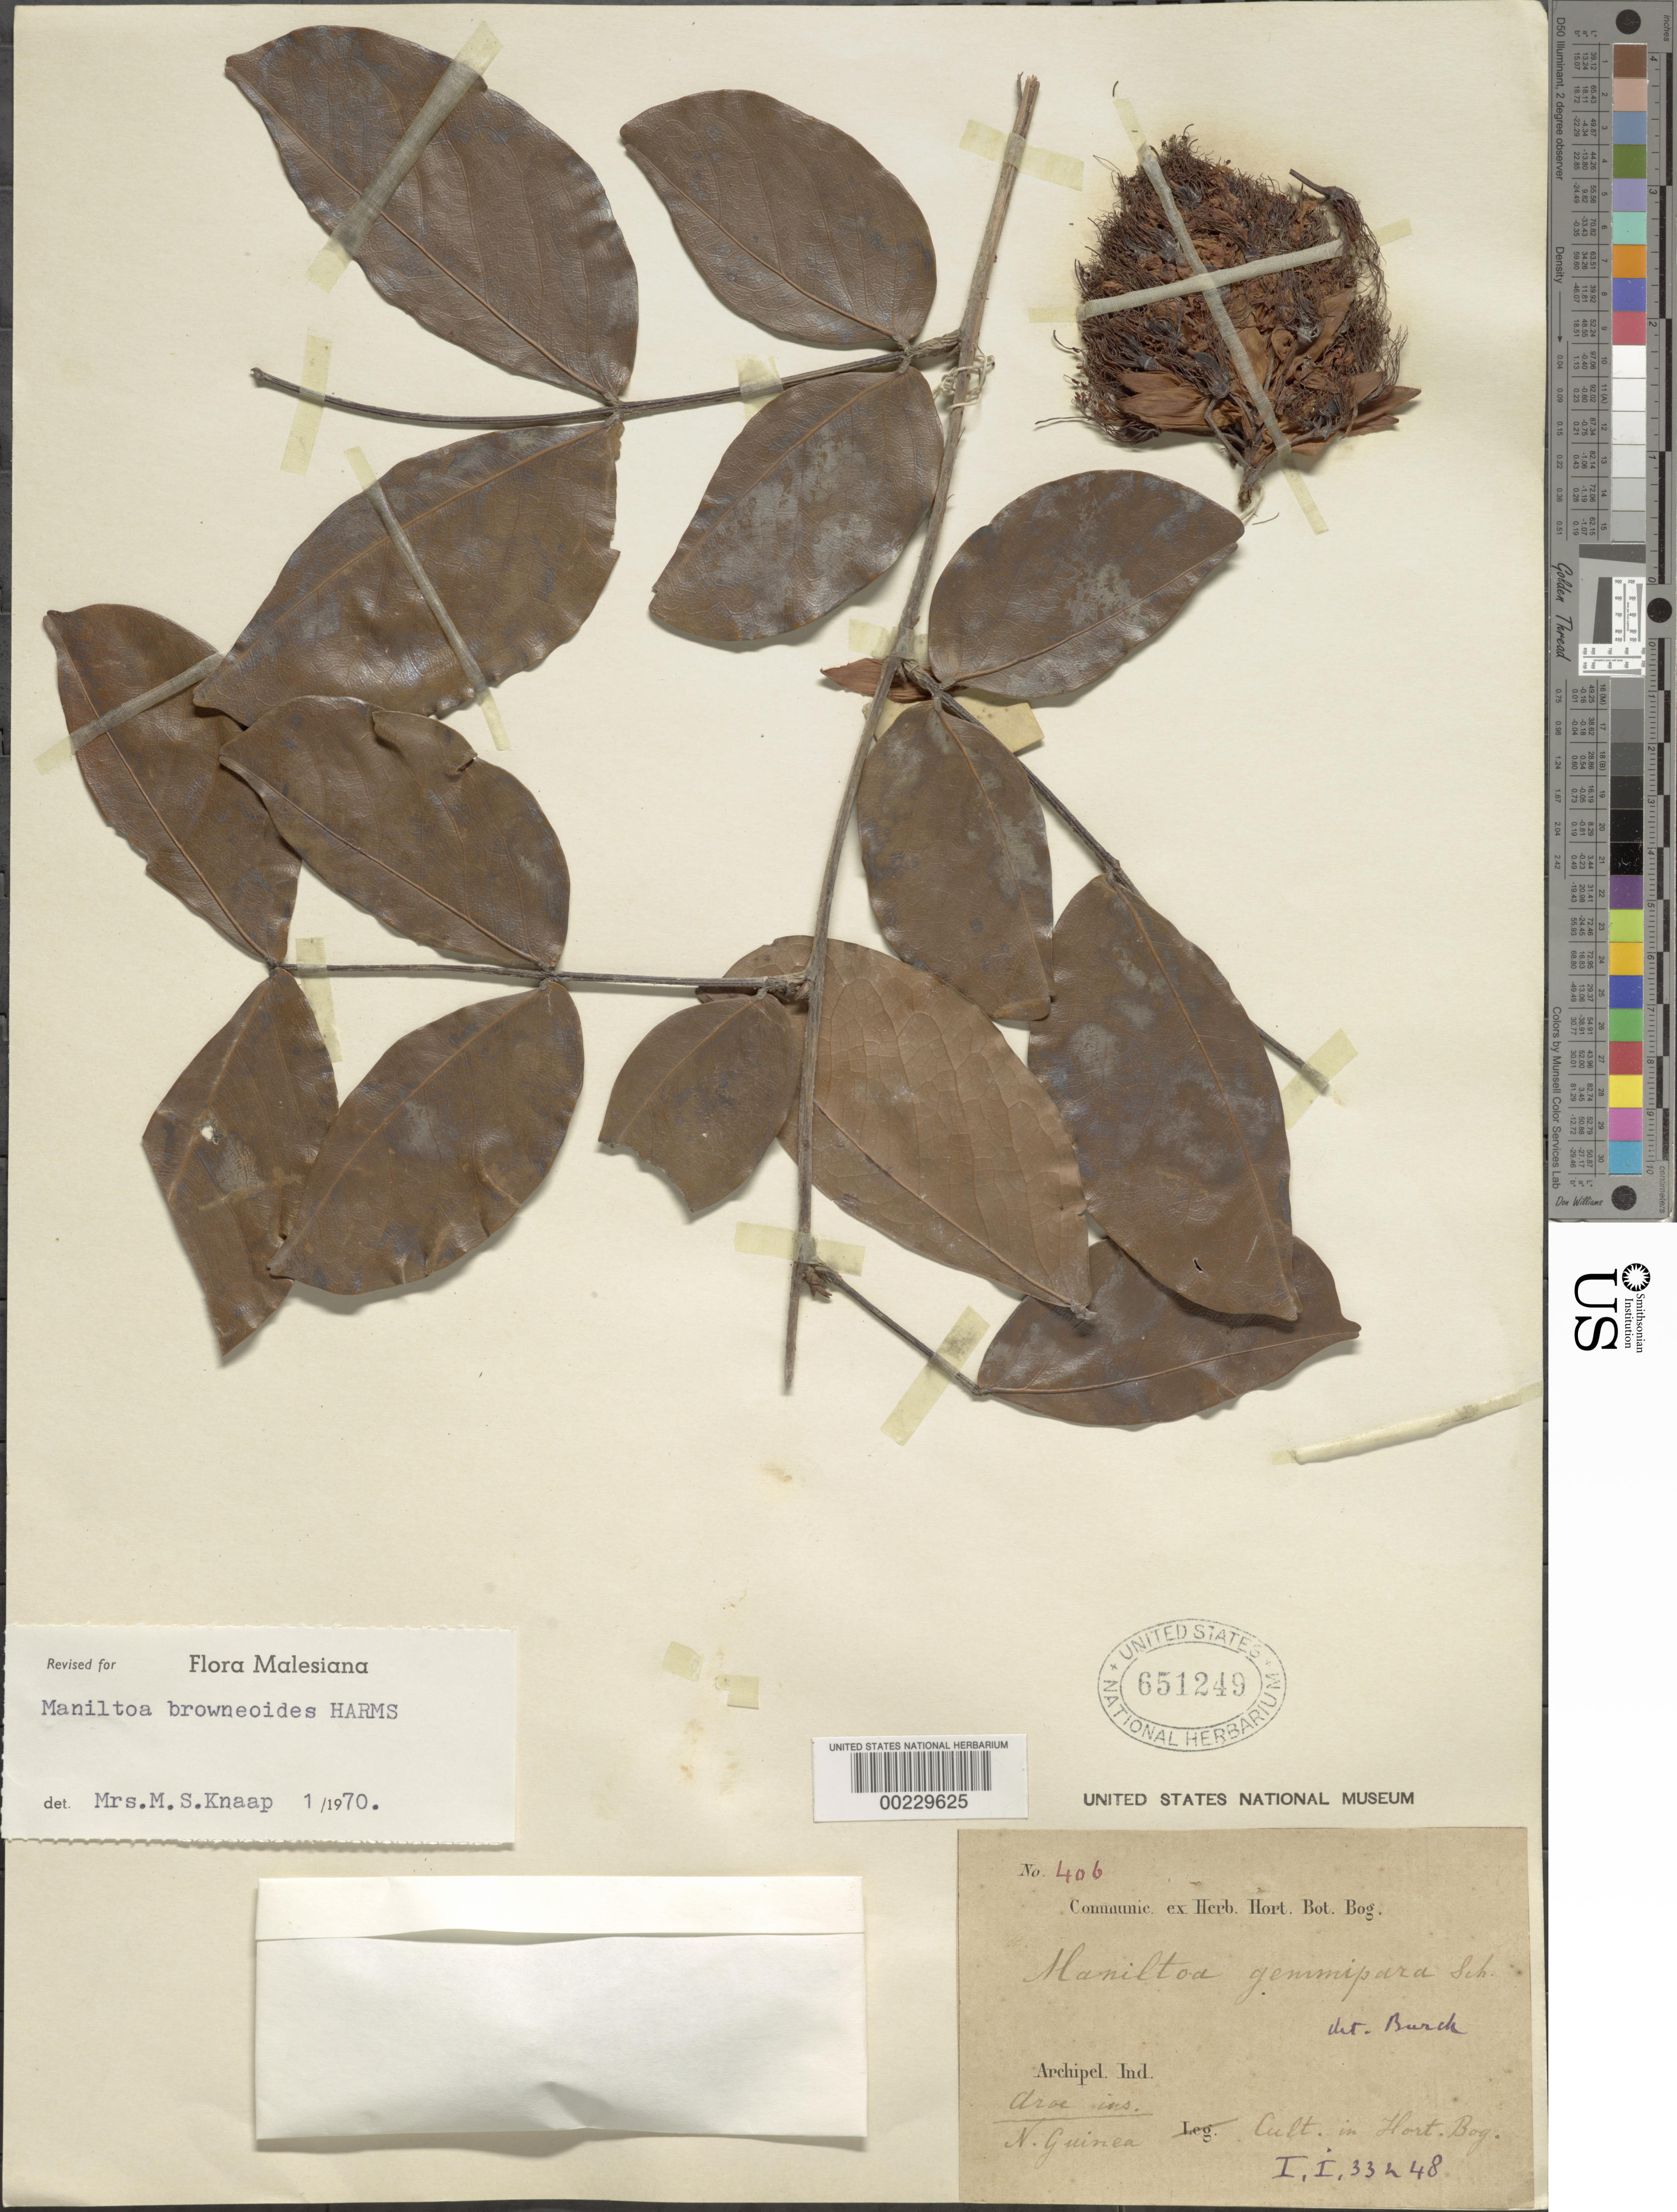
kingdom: Plantae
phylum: Tracheophyta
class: Magnoliopsida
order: Fabales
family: Fabaceae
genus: Maniltoa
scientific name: Maniltoa browneoides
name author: Harms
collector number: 406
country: Indonesia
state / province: Maluku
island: Aru Is.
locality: Archipel i. [Moluccas]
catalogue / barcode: US 651249